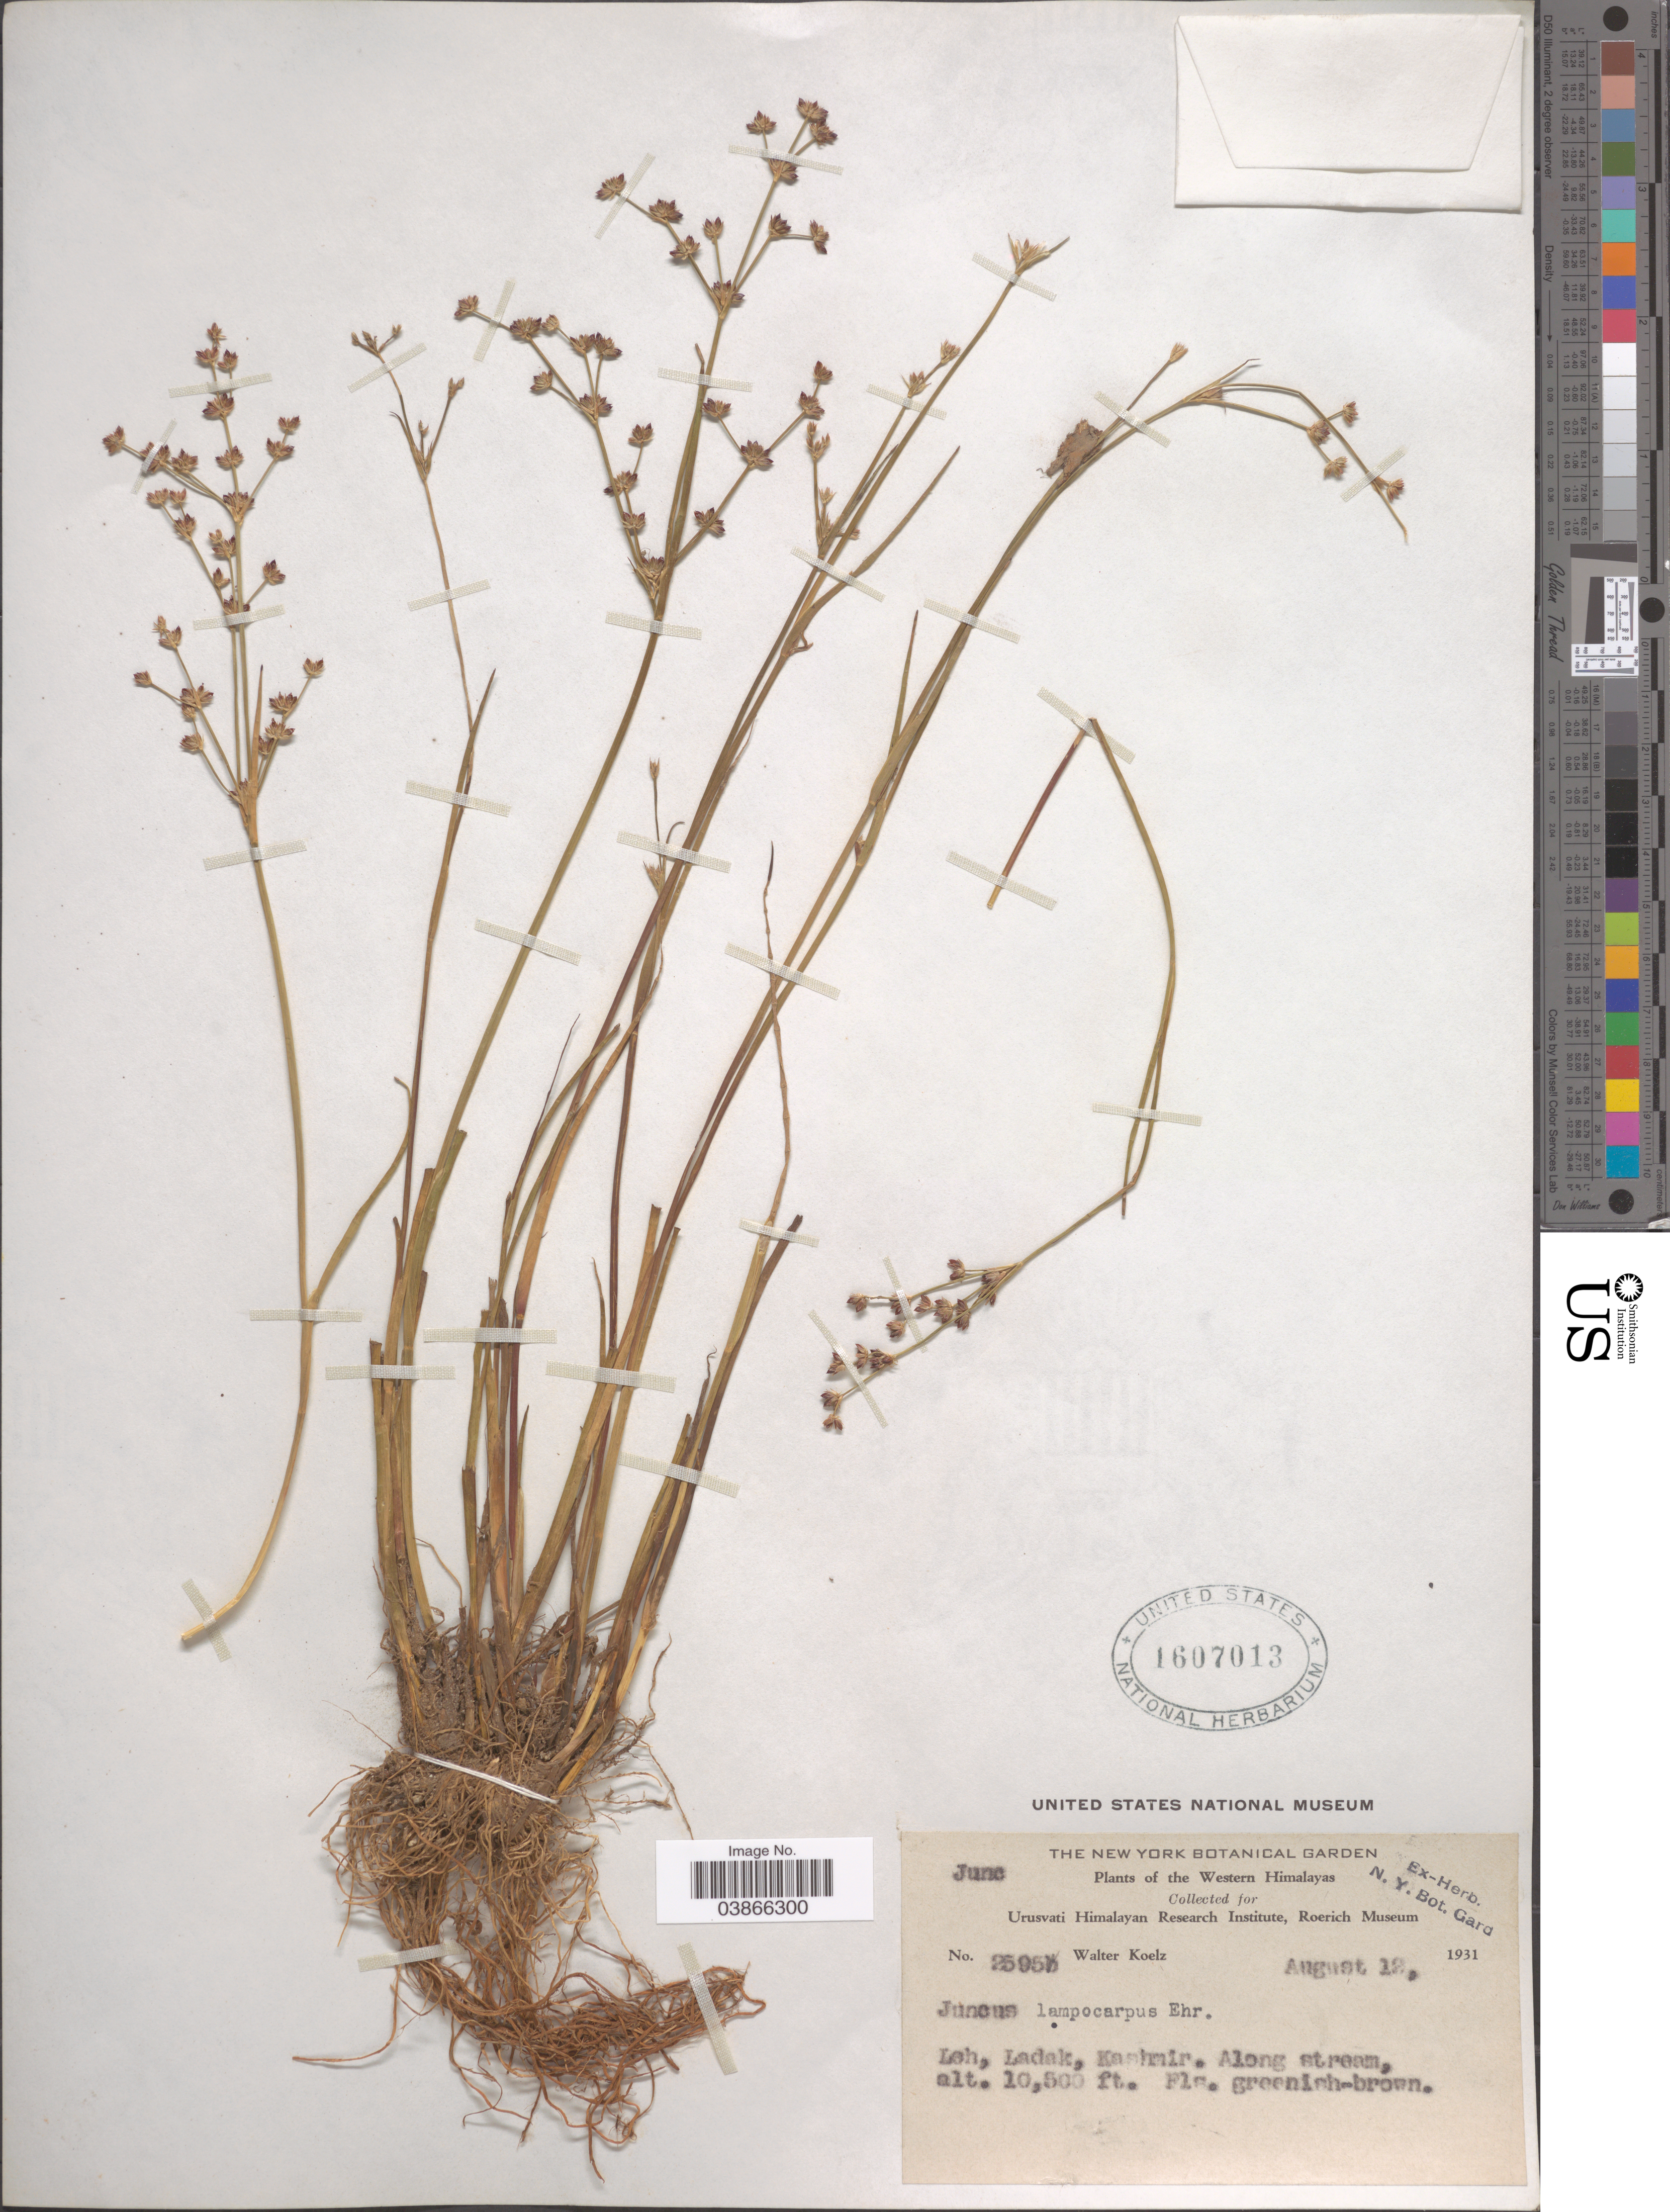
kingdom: Plantae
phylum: Tracheophyta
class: Liliopsida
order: Poales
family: Juncaceae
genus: Juncus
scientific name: Juncus lampocarpus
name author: Ehrh.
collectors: W. N. Koelz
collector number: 2595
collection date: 1931-08-12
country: India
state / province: Ladakh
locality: The Western Himalayas. Leh, Ladak, Kashmir.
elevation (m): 3200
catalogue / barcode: US 1607013